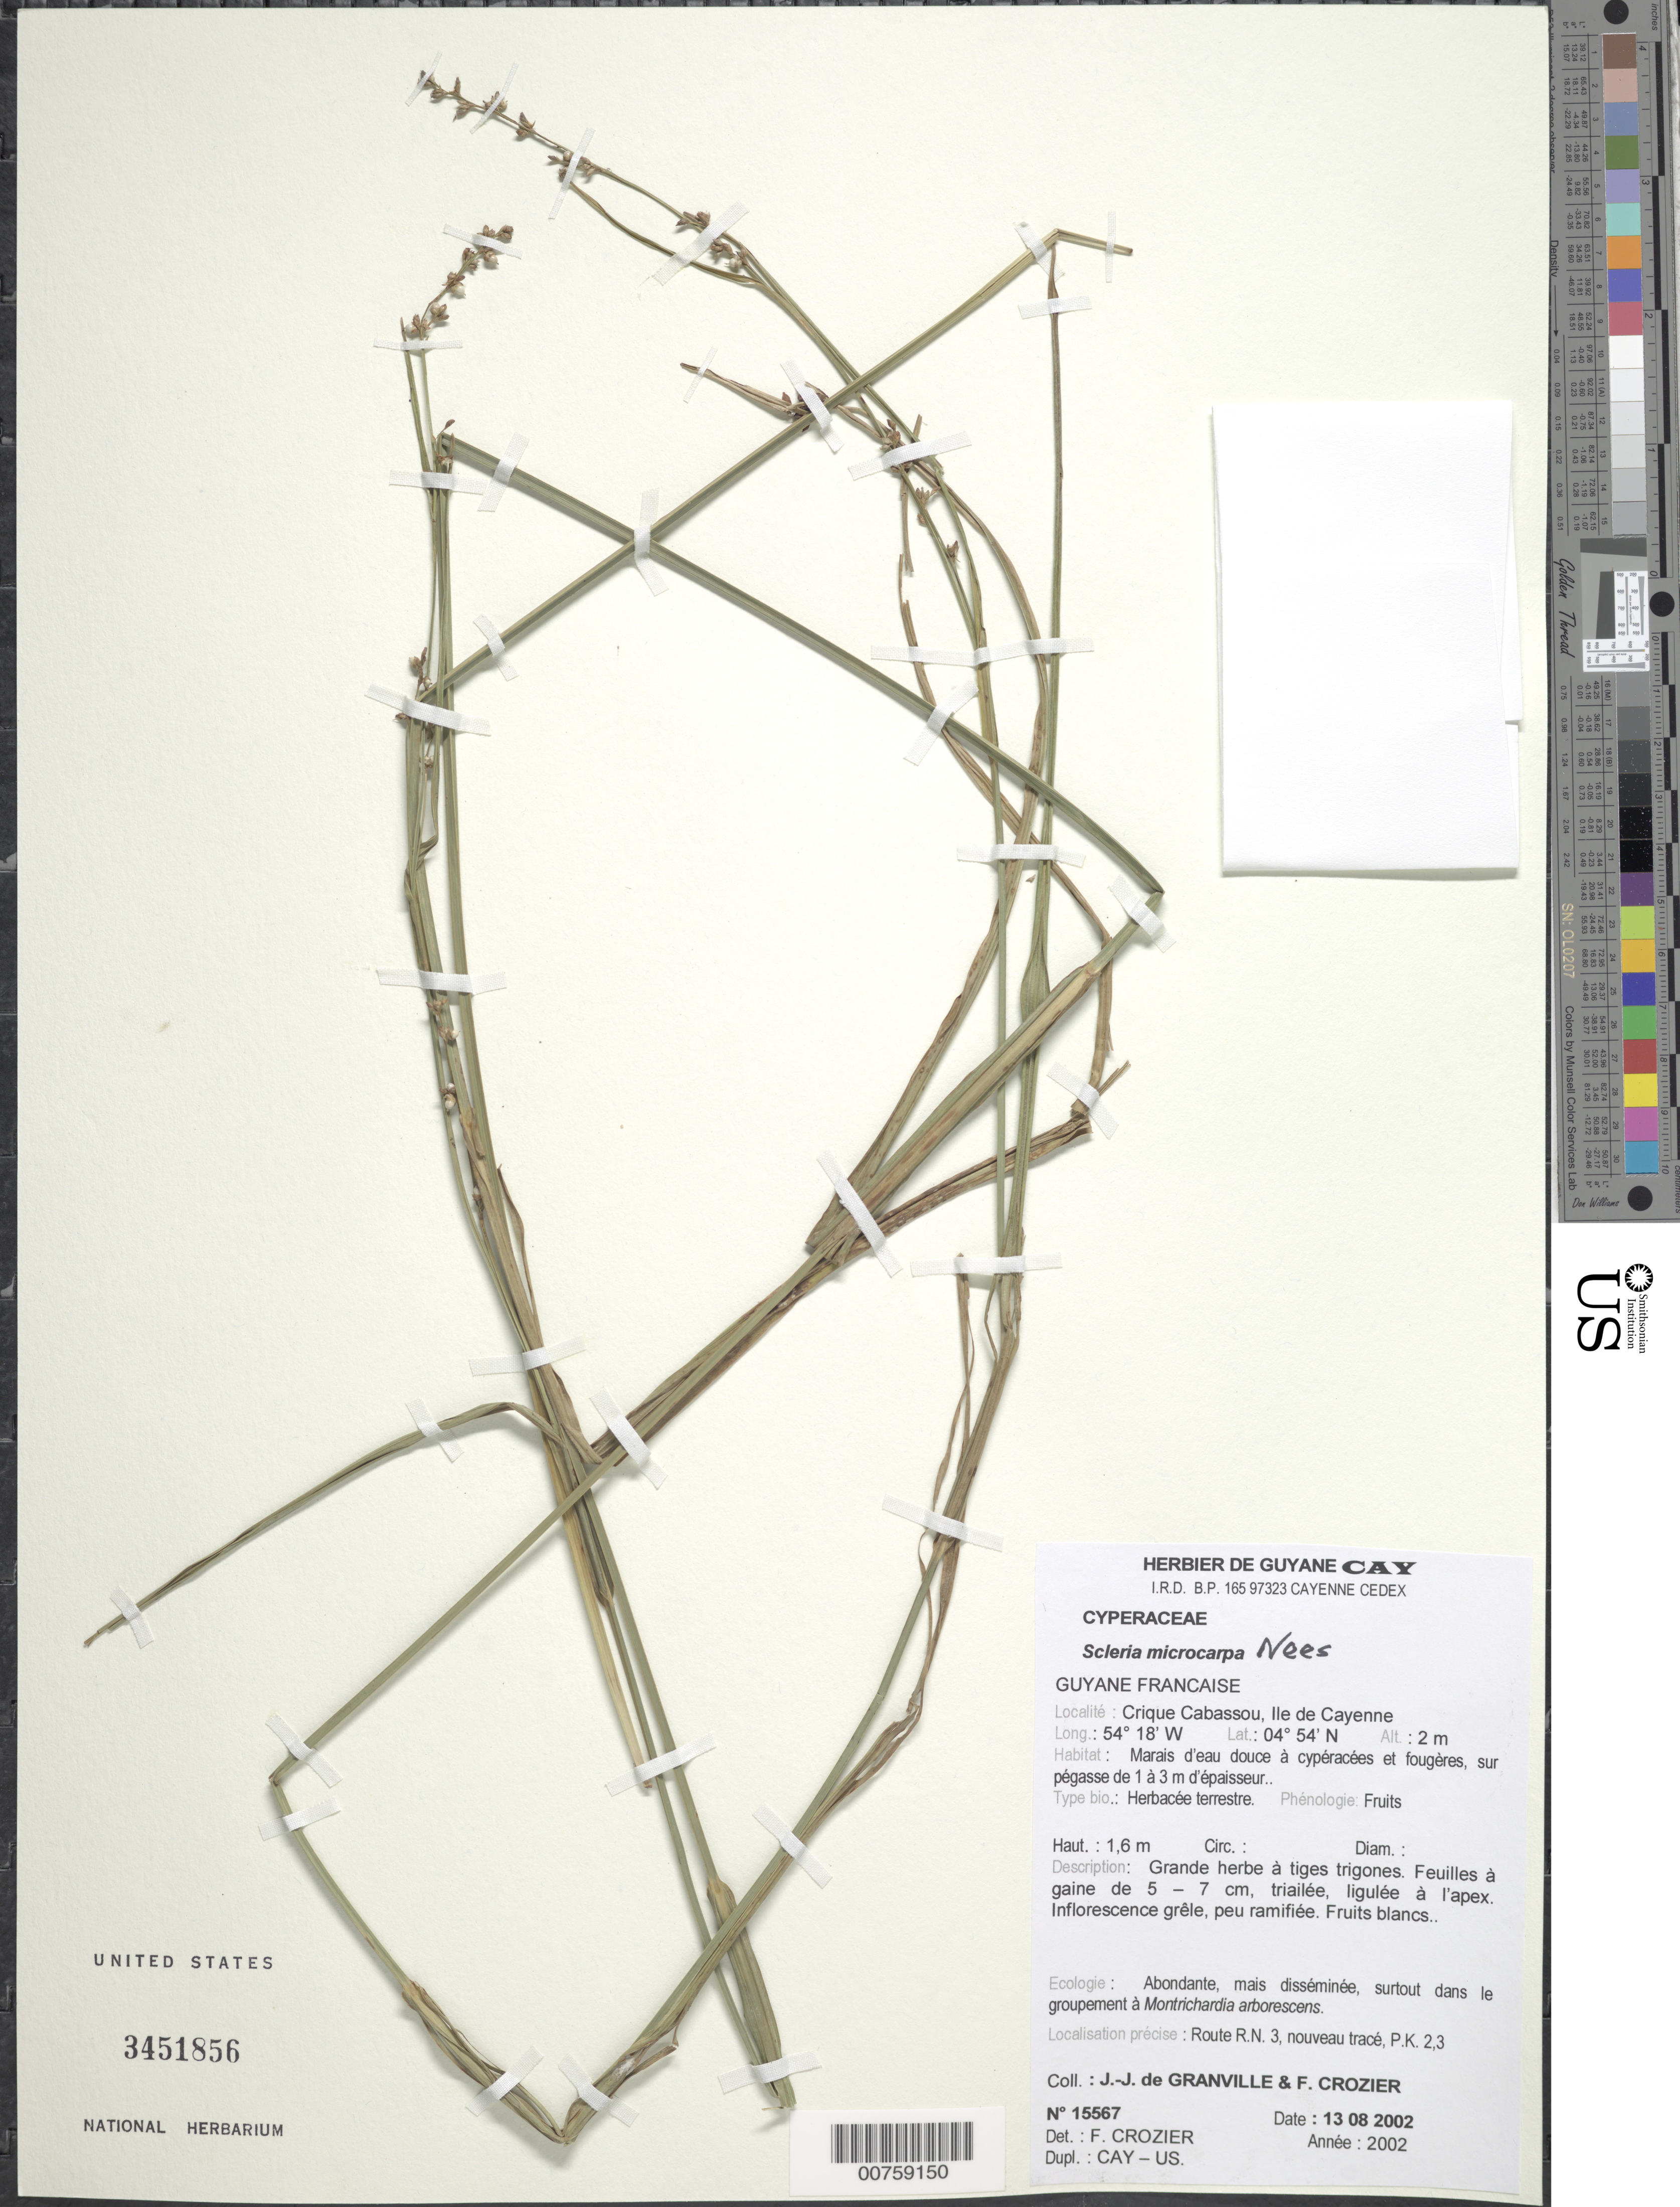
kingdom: Plantae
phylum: Tracheophyta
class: Liliopsida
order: Poales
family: Cyperaceae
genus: Scleria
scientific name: Scleria microcarpa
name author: Nees ex Kunth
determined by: Crozier, F.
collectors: J.-J. de Granville & F. Crozier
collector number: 15567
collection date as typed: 13-Aug-02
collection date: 2002-08-13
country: French Guiana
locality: Crique Cabassou, Ile de Cayenne, Route R.N. 3, nouveau trace, PK 2.3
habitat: Marais d'eau douce a cyperacees et fougeres, sur pegasse de 1-3 m d'epaisseur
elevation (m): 2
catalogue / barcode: US 3451856